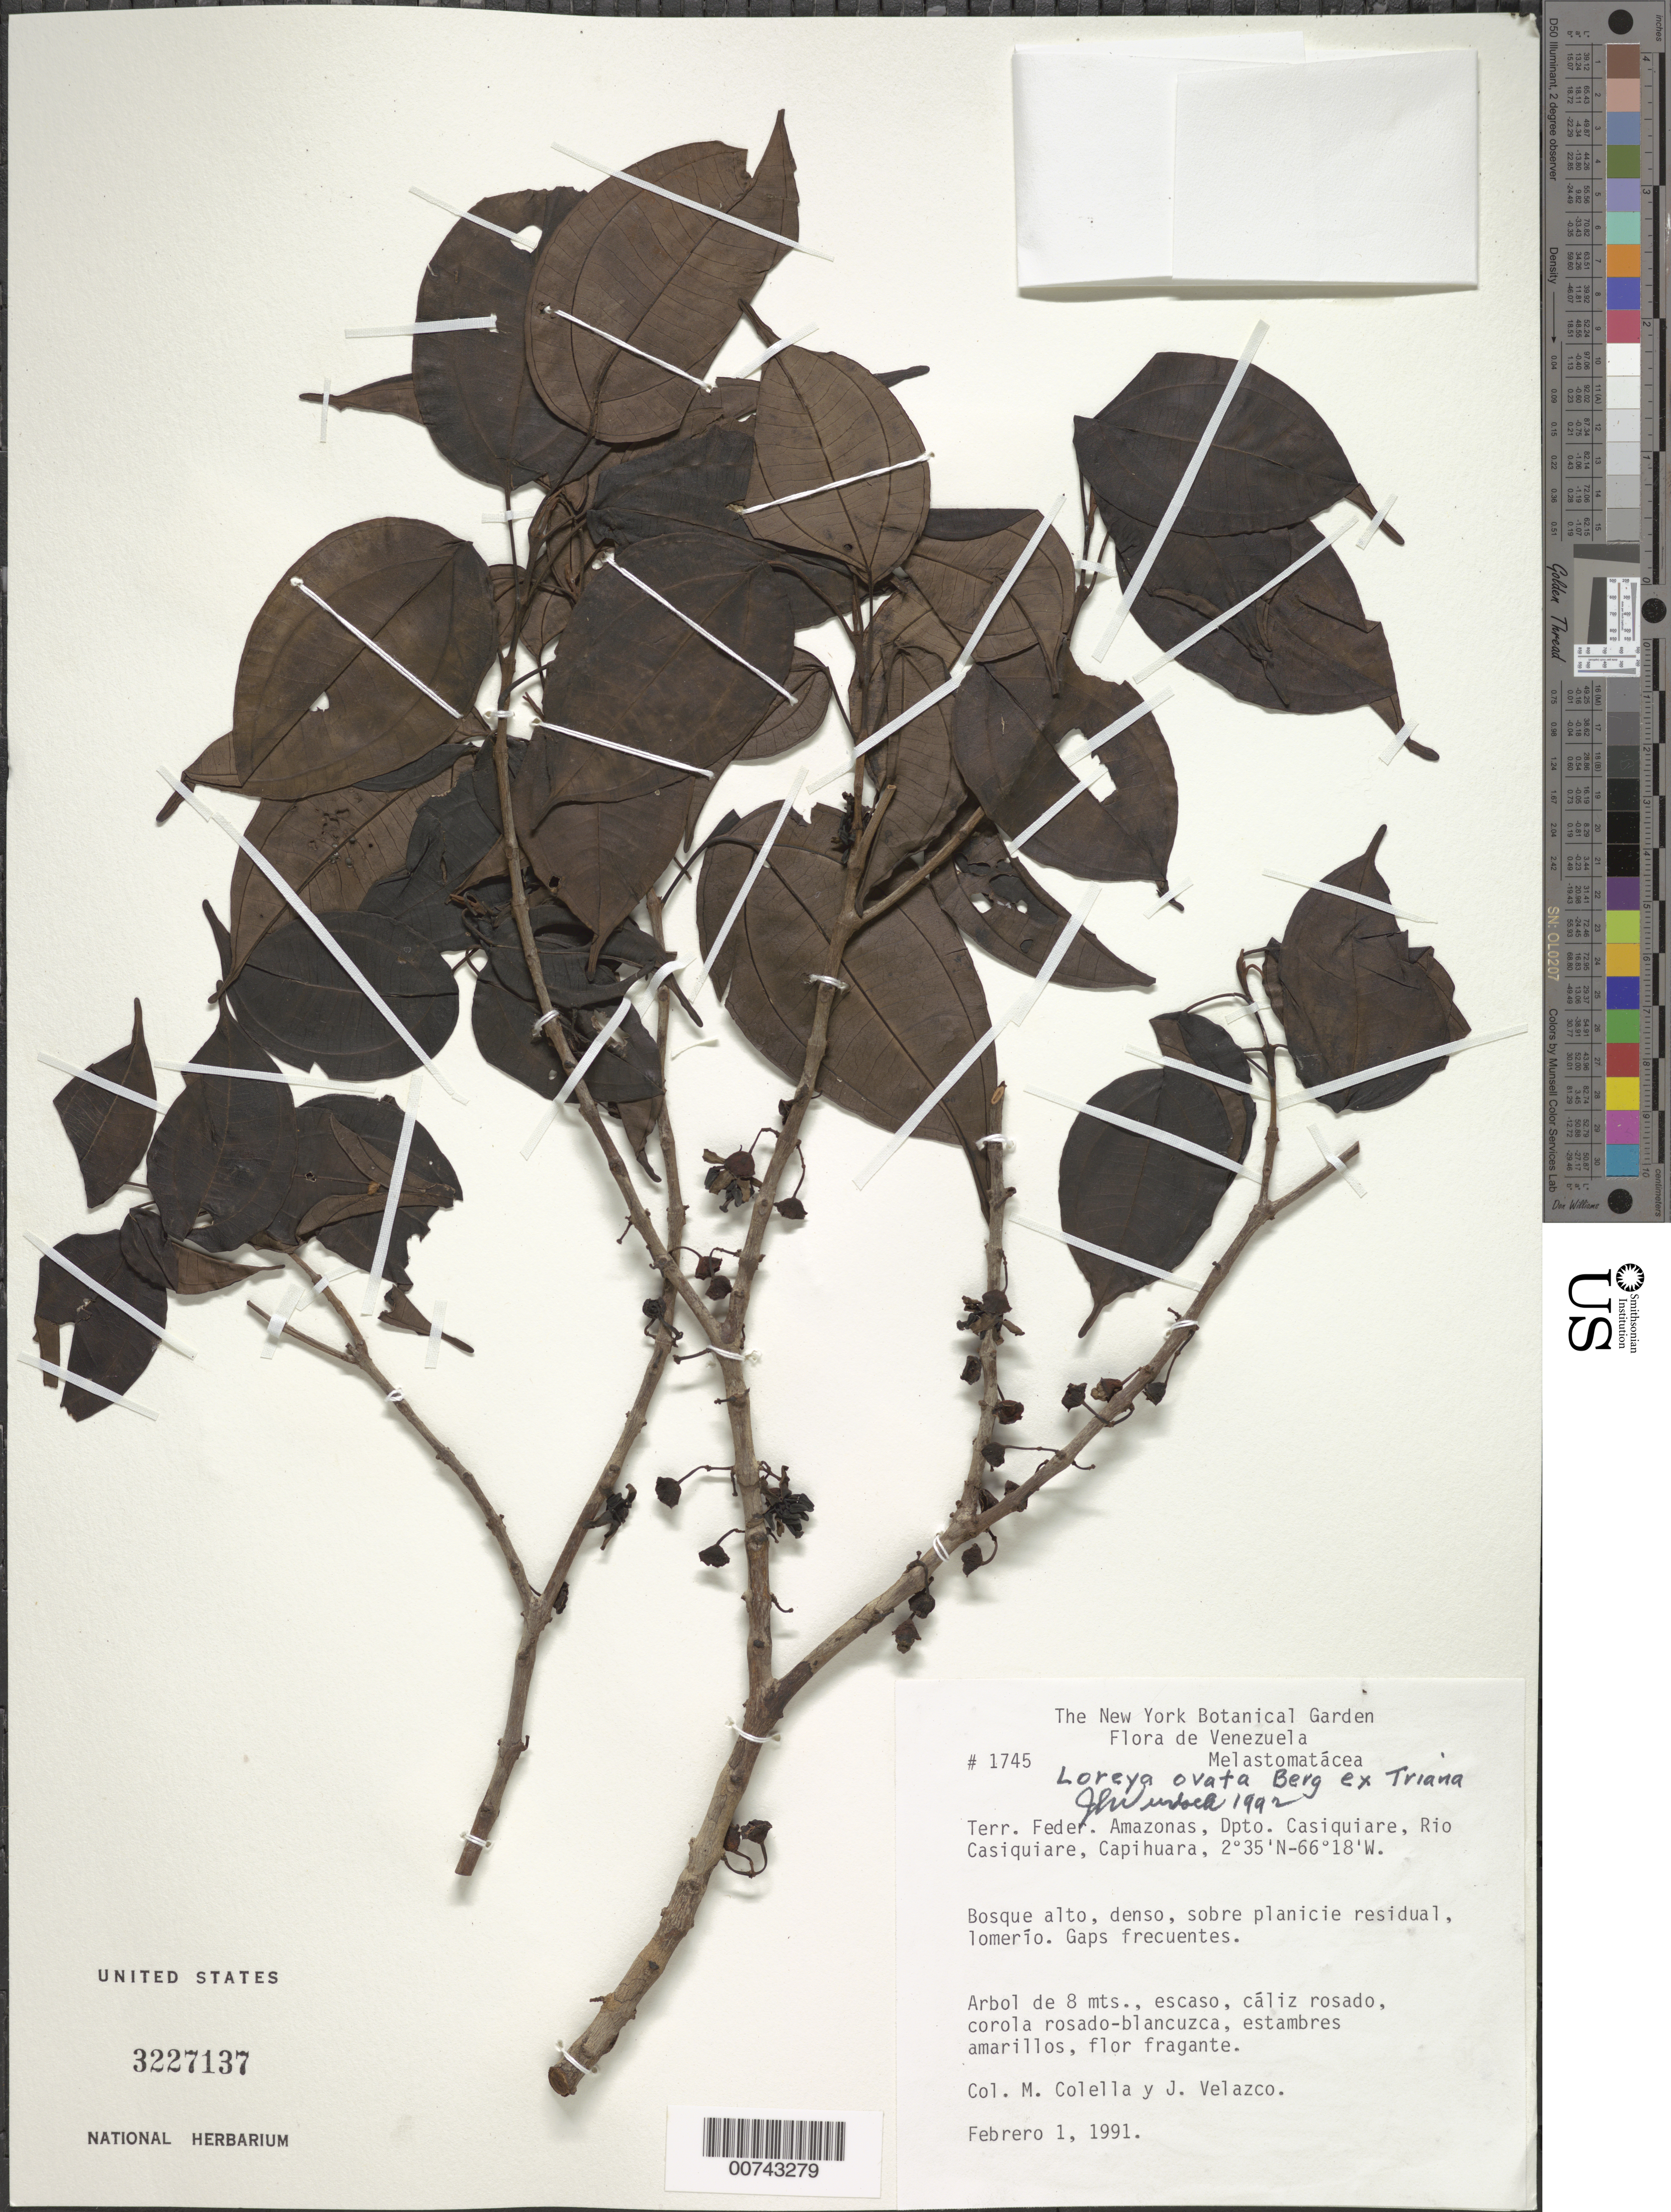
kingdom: Plantae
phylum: Tracheophyta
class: Magnoliopsida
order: Myrtales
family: Melastomataceae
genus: Bellucia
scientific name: Bellucia ovata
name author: (O. Berg ex Triana) Penneys et al.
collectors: M. Colella & J. Velazco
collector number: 1745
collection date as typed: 1-Feb-91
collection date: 1991-02-01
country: Venezuela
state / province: Amazonas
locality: Dpto. Casiquiare, Río Casiquiare, Capihuara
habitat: Bosque alto, denso, sobre planicie residual, lomerio; gaps frecuentes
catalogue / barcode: US 3227137